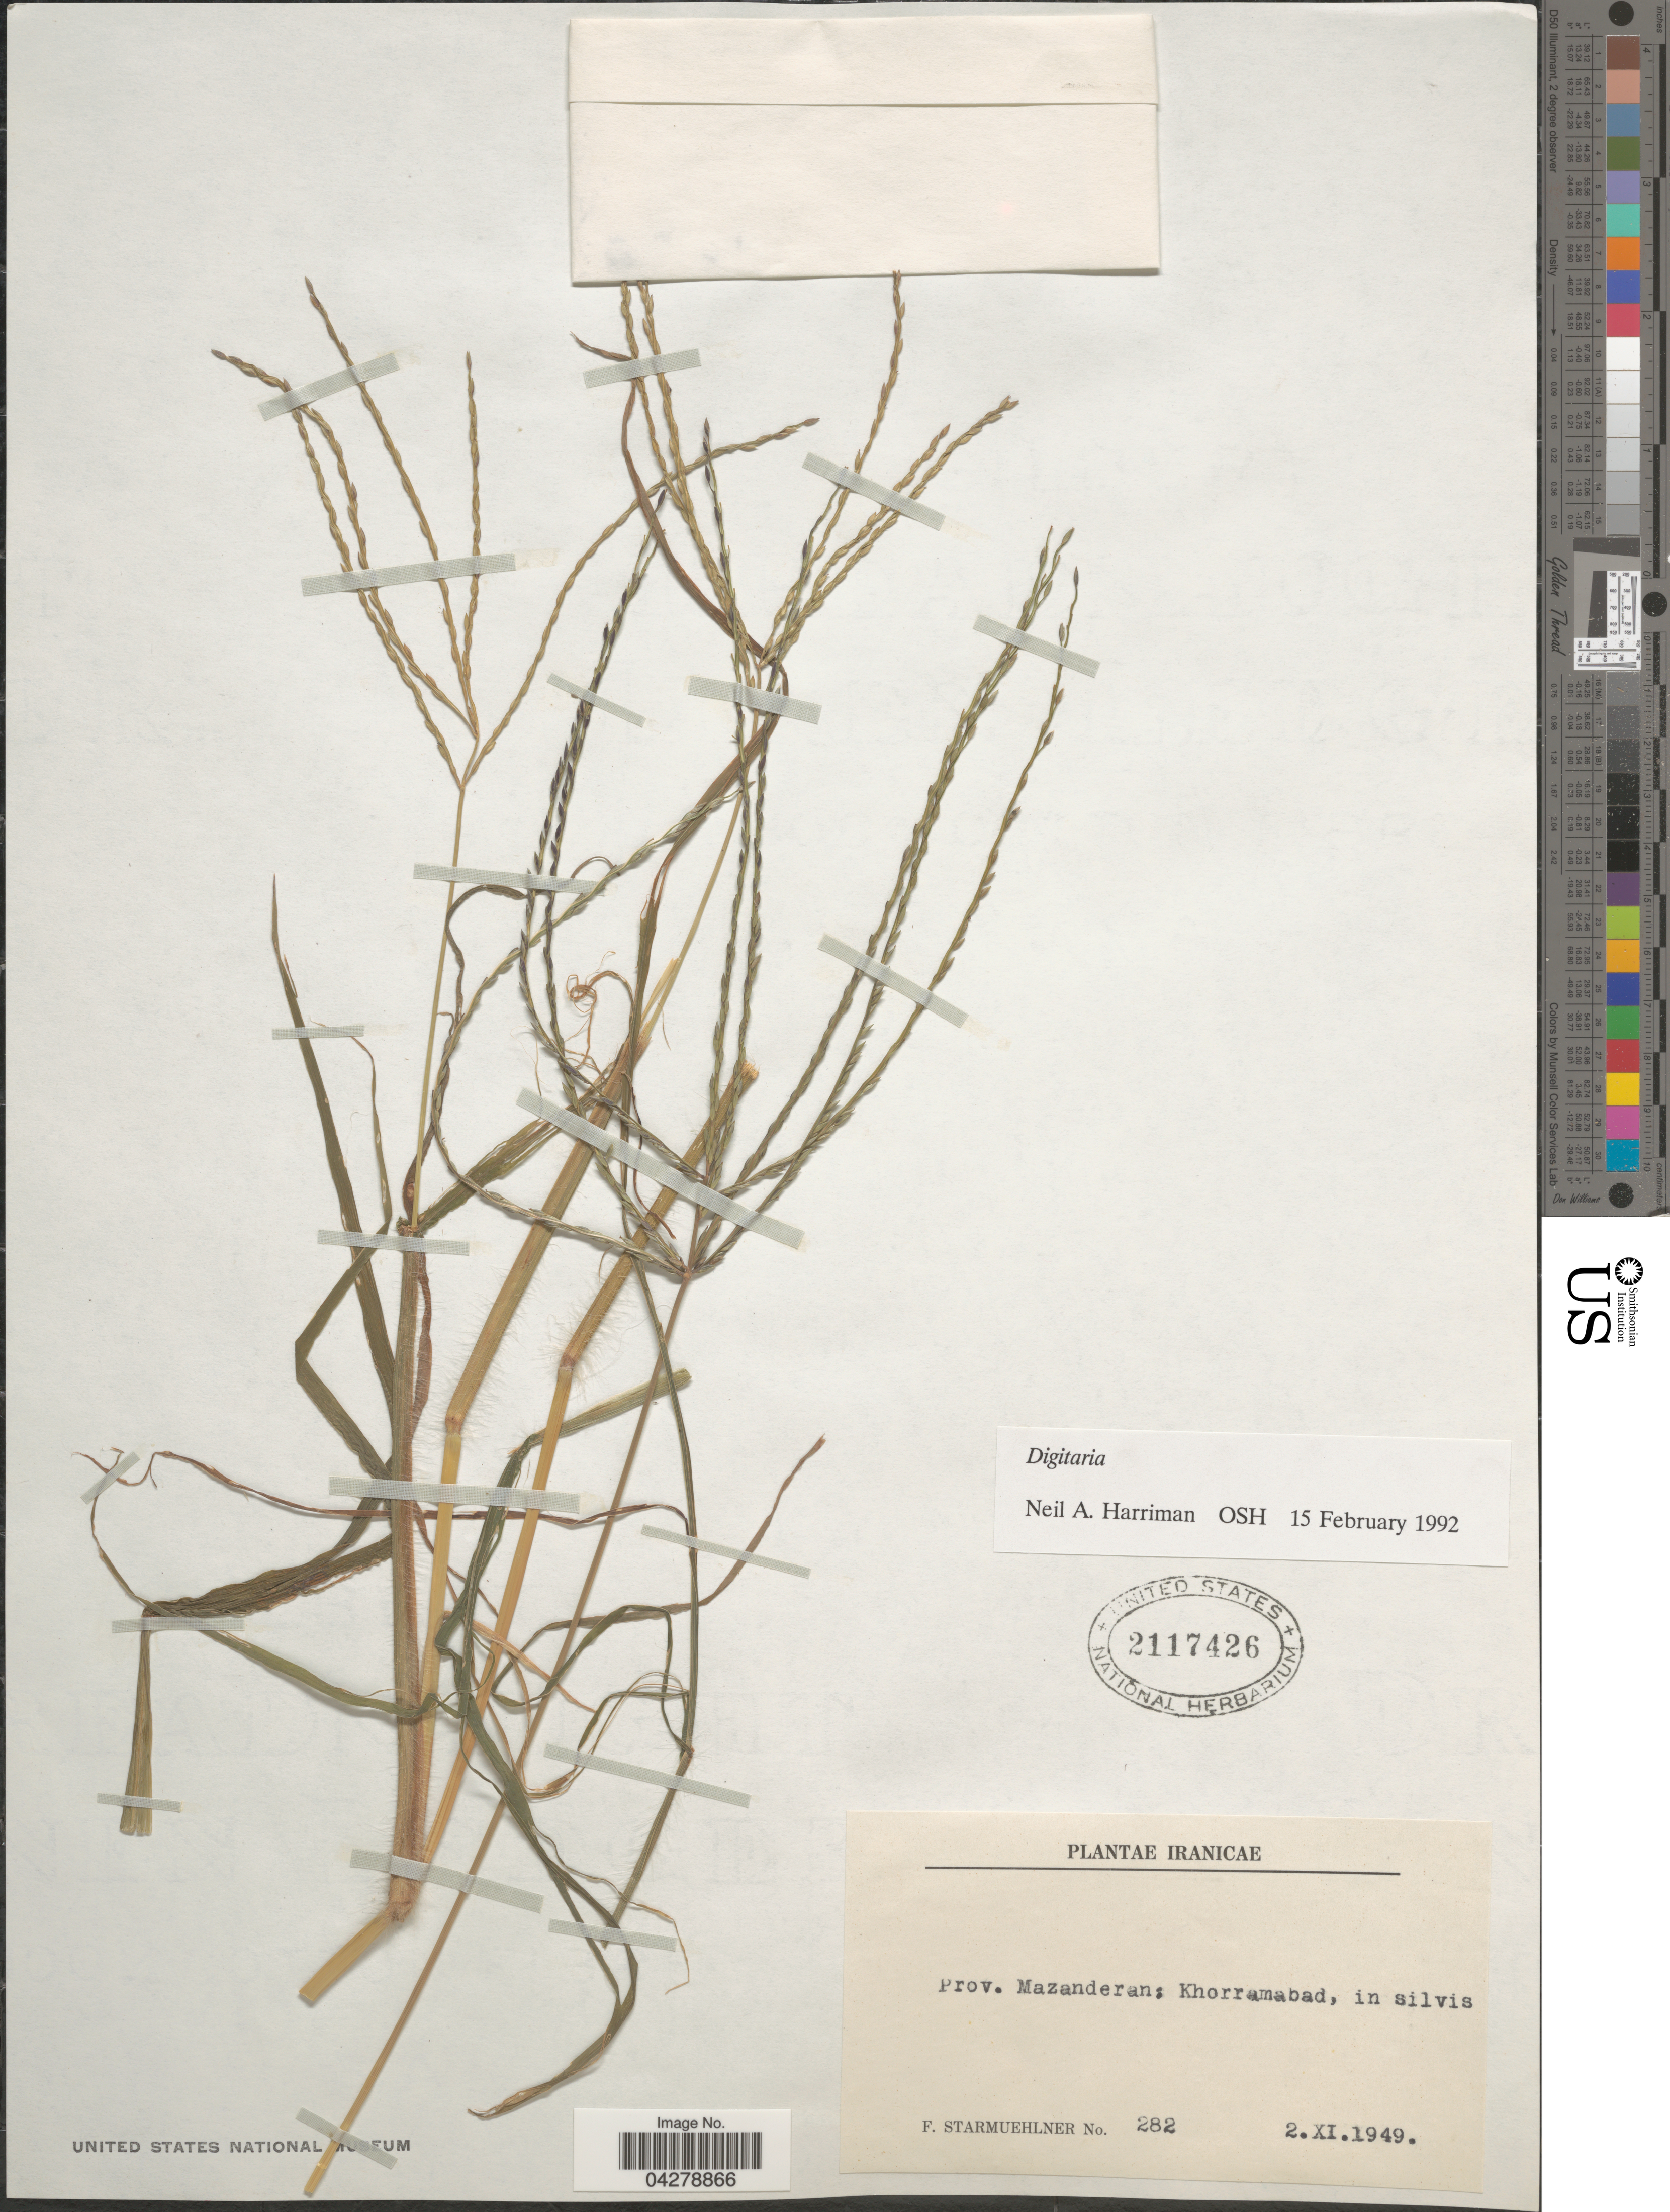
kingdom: Plantae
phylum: Tracheophyta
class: Liliopsida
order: Poales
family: Poaceae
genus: Digitaria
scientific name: Digitaria sp.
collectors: F. Starmuehlner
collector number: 282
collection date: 1949-11-02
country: Iran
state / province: Mazandaran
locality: Iranicae. Prov. Mazanderan: Khorramabad, in silvis.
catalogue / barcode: US 2117426